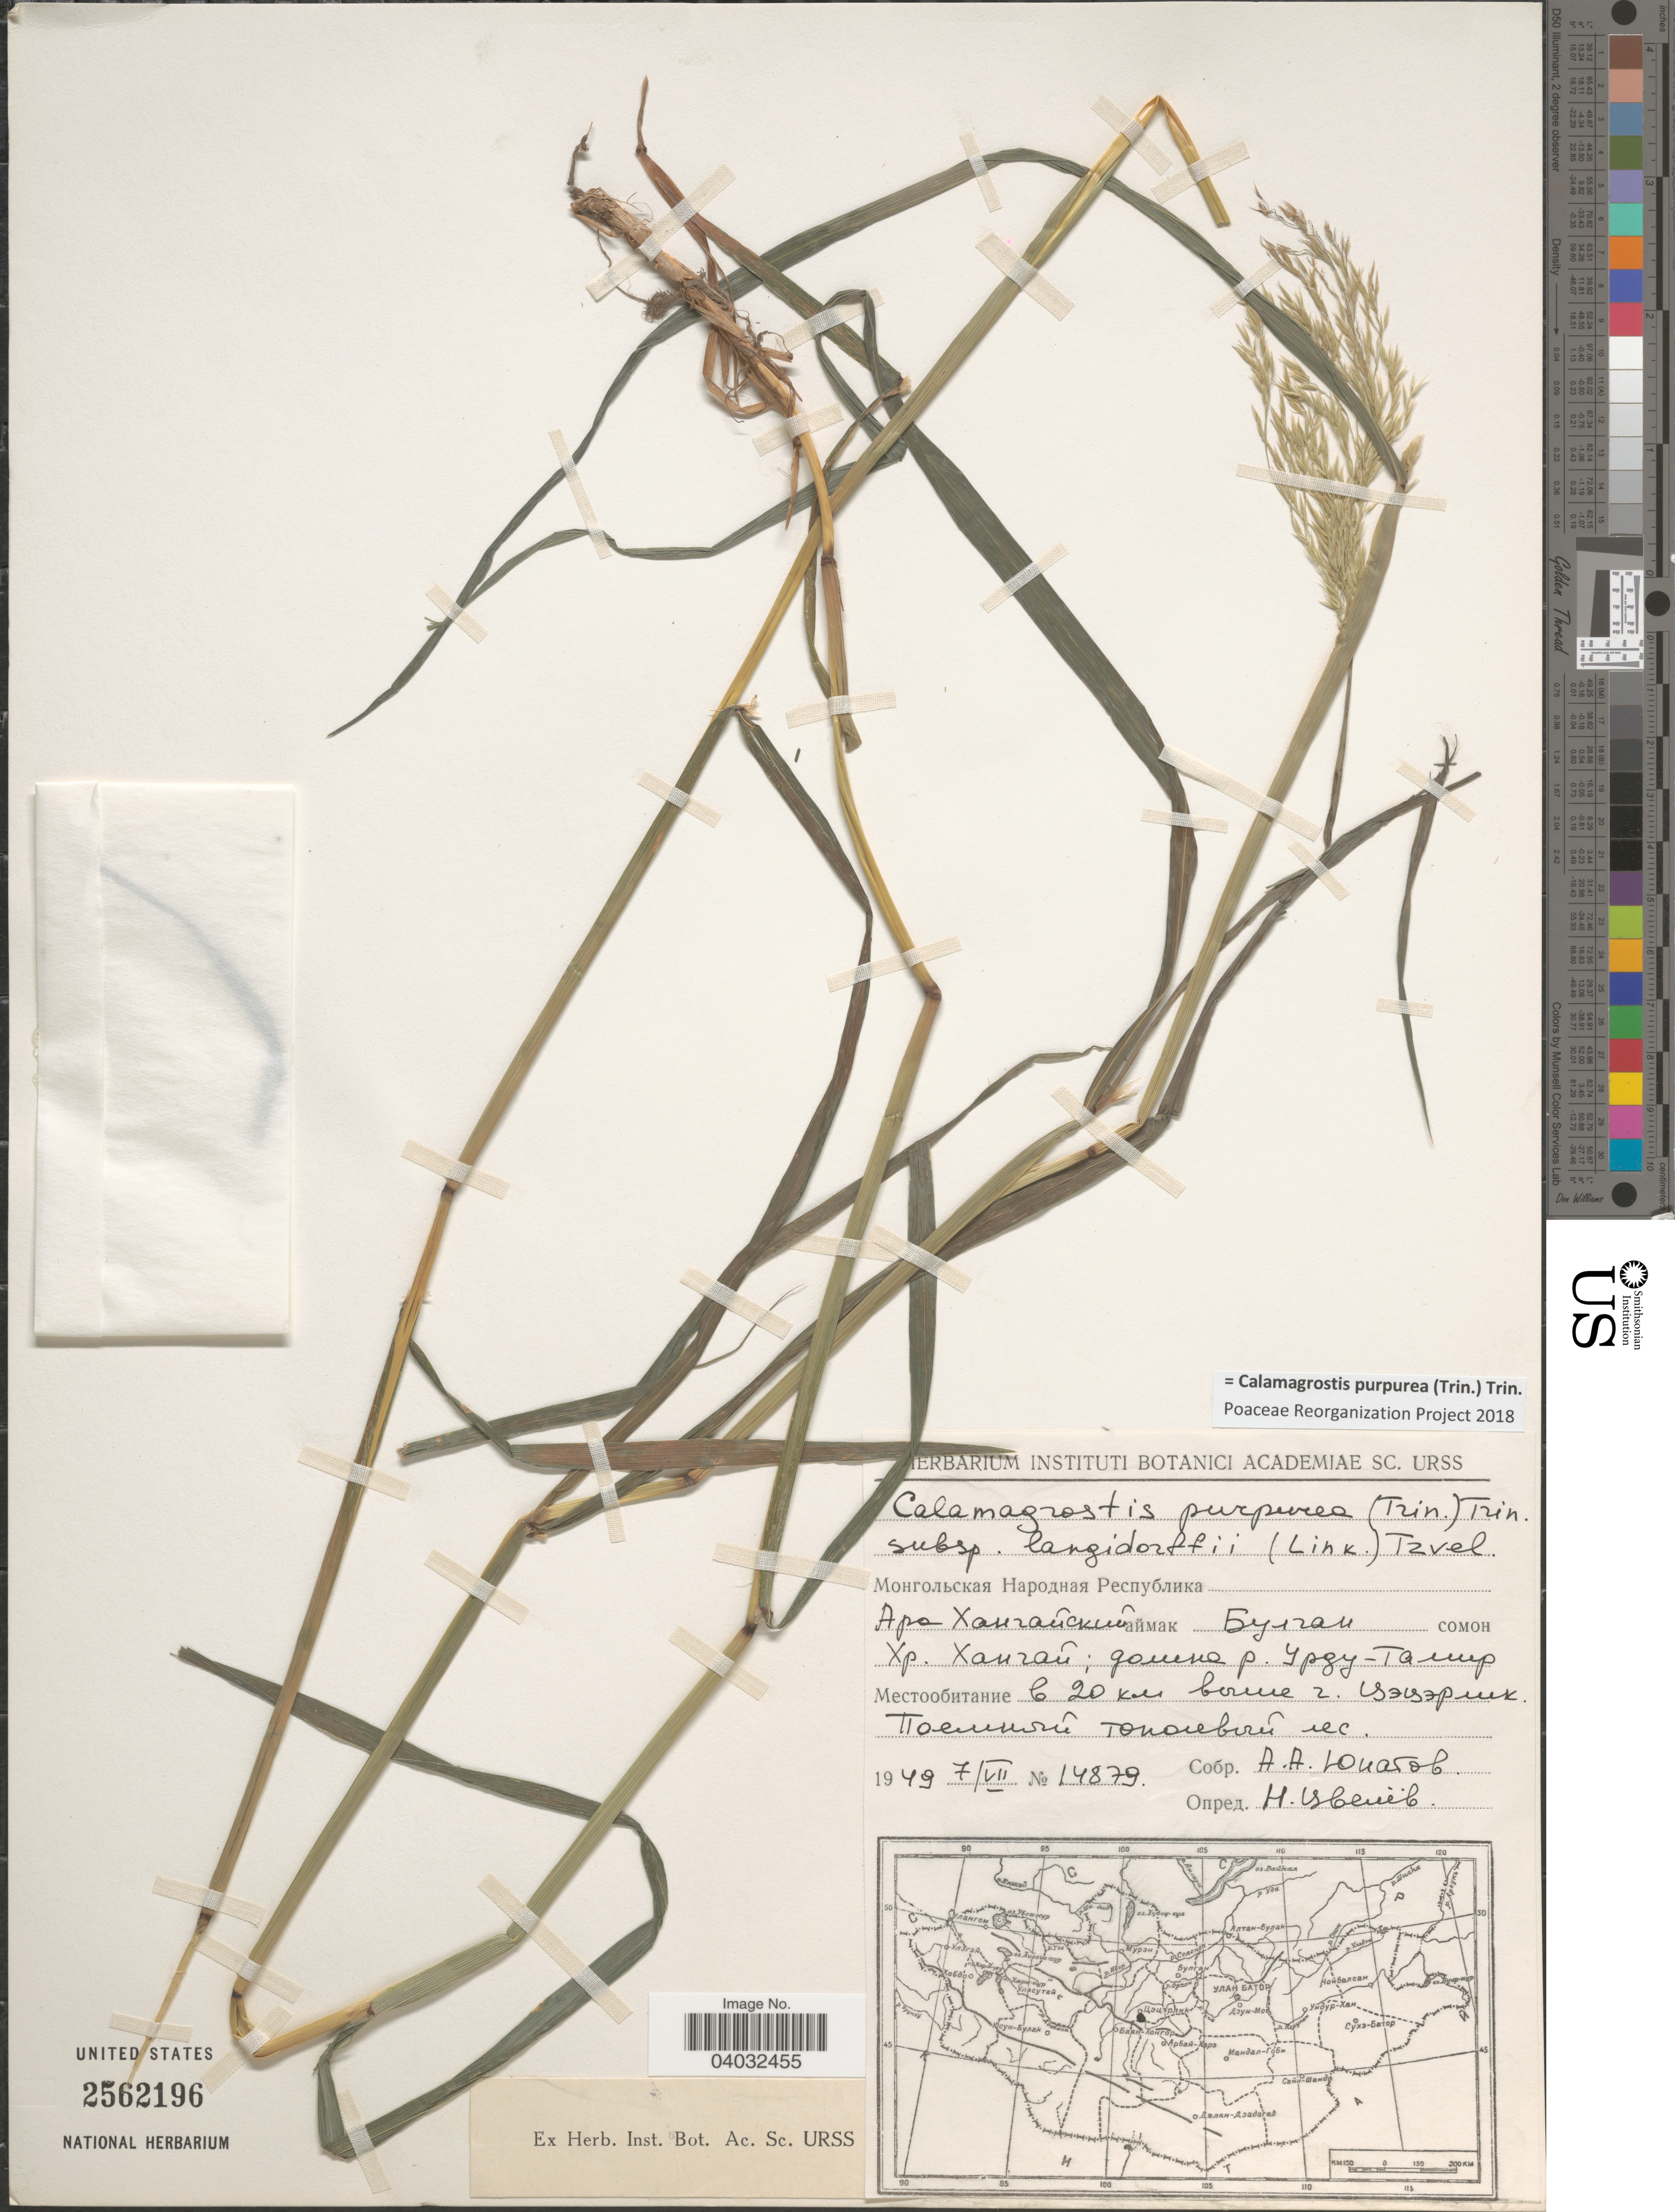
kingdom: Plantae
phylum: Tracheophyta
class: Liliopsida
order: Poales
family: Poaceae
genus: Calamagrostis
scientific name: Calamagrostis purpurea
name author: (Trin.) Trin.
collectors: A. Unatov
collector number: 14879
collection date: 1949-07-07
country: Mongolia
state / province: Arhangay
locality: District Bulgan, Khangay, valley of river Urdu-Tamir, 20 km from Tsetserlik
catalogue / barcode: US 2562196